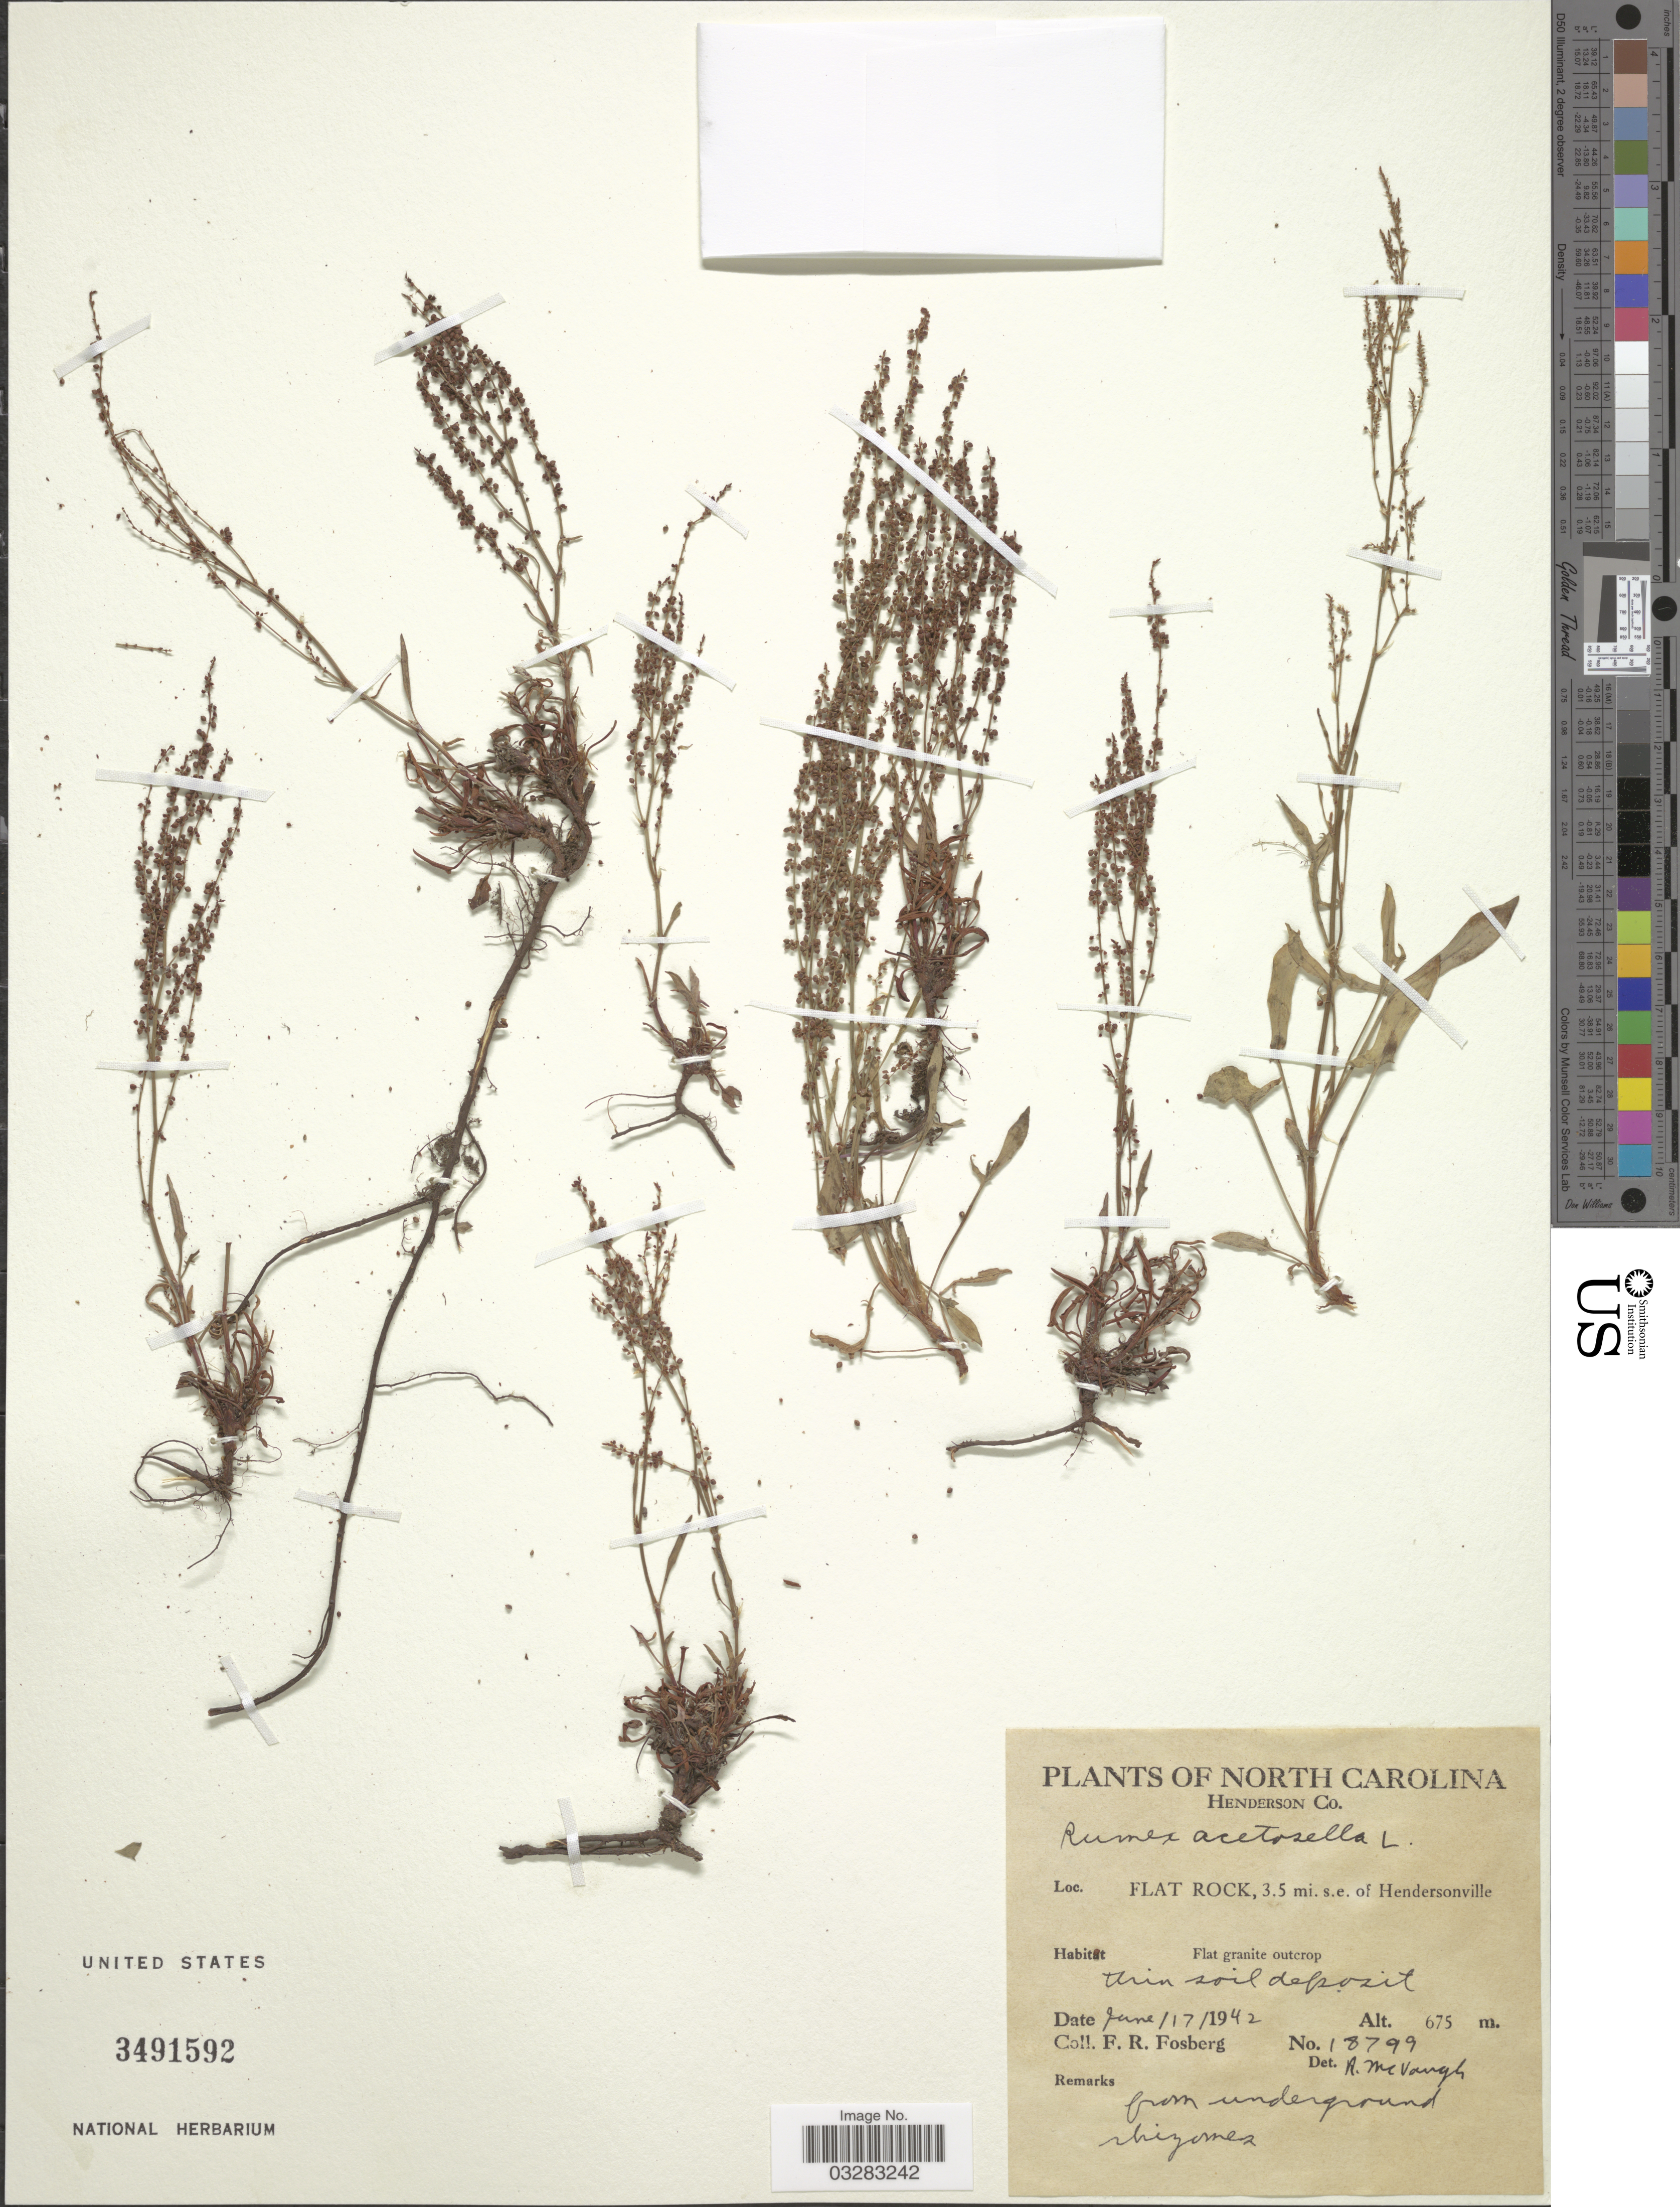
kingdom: Plantae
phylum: Tracheophyta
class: Magnoliopsida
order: Caryophyllales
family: Polygonaceae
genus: Rumex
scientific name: Rumex acetosella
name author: L.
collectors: F. R. Fosberg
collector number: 18799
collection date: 1942-06-17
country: United States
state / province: North Carolina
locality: Henderson Co. Flat Rock, 3.5 mi. s.e. of Hendersonville.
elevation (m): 675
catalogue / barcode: US 3491592